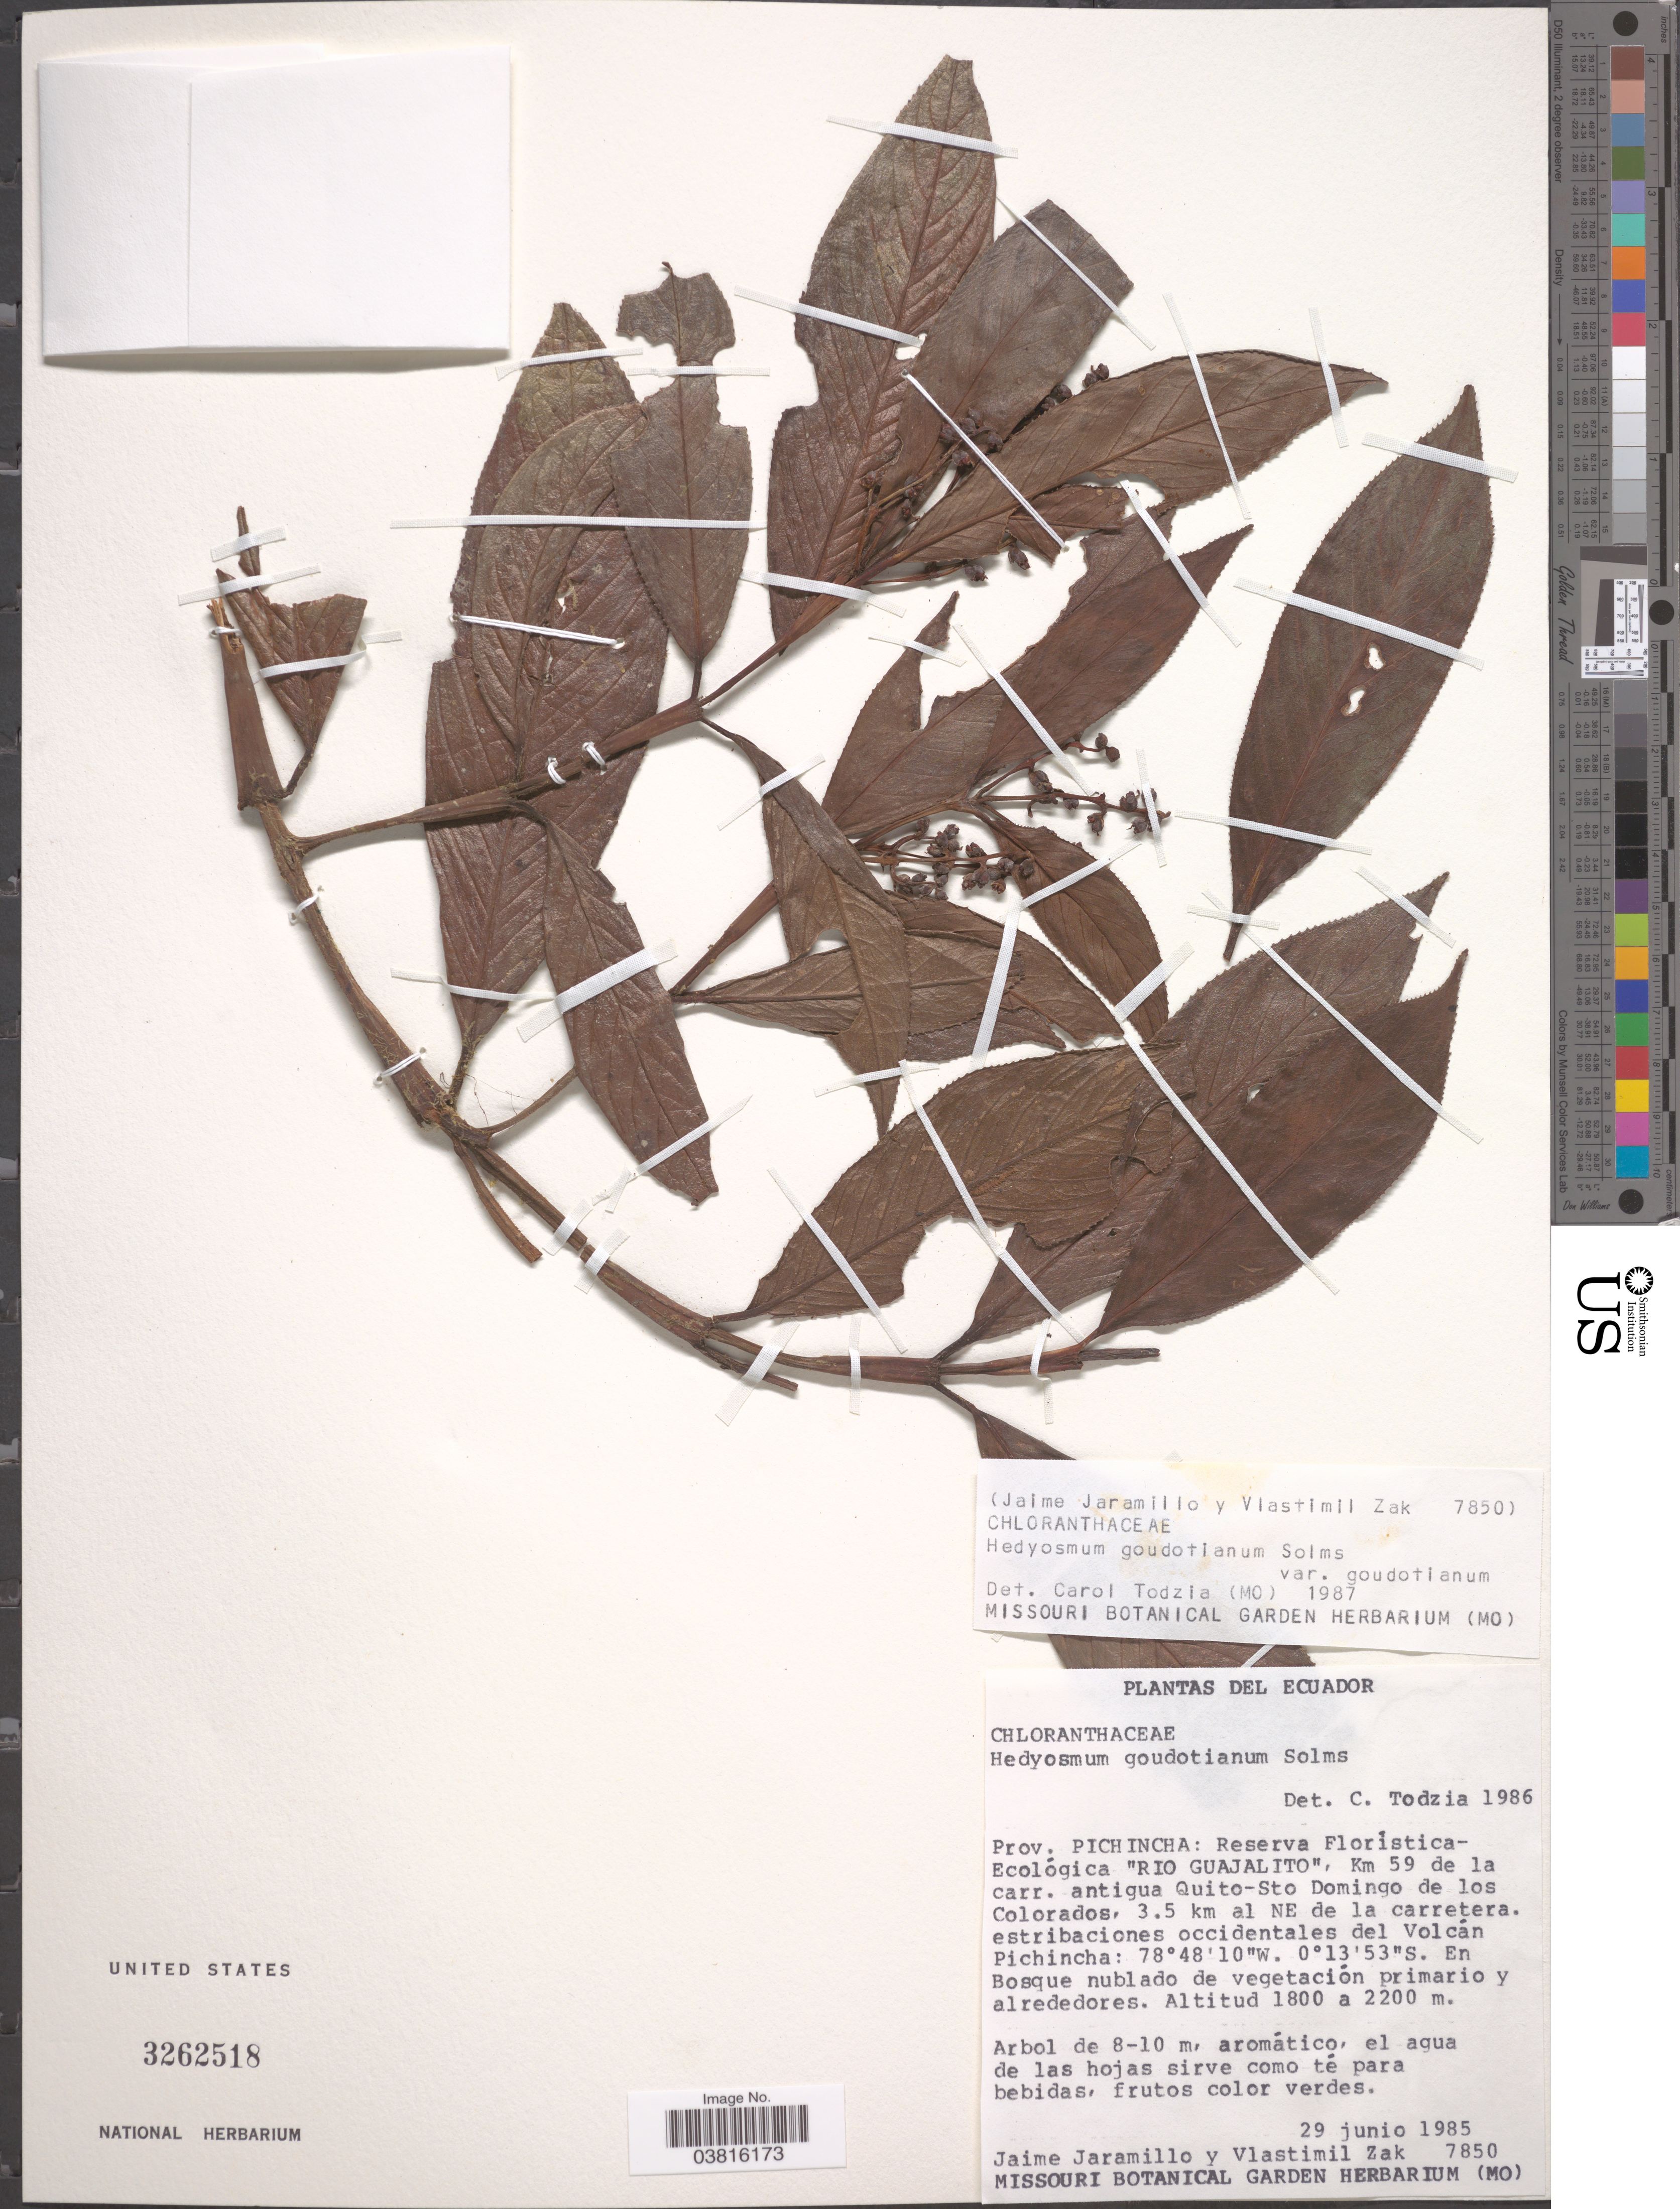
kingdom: Plantae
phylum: Tracheophyta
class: Magnoliopsida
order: Chloranthales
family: Chloranthaceae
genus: Hedyosmum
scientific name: Hedyosmum goudotianum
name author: Solms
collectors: J. Jaramillo & V. Zak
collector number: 7850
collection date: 1985-06-29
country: Ecuador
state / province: Pichincha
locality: Reserva Florística-Ecológica "Rio Juajalito", Km 59 de la carr. antigua Quit-Sto Domingo de los Colorados, 3.5 km al NE de la carretera. Estribaciones occidentales del Volcán Pichincha.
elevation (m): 1800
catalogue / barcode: US 3262518